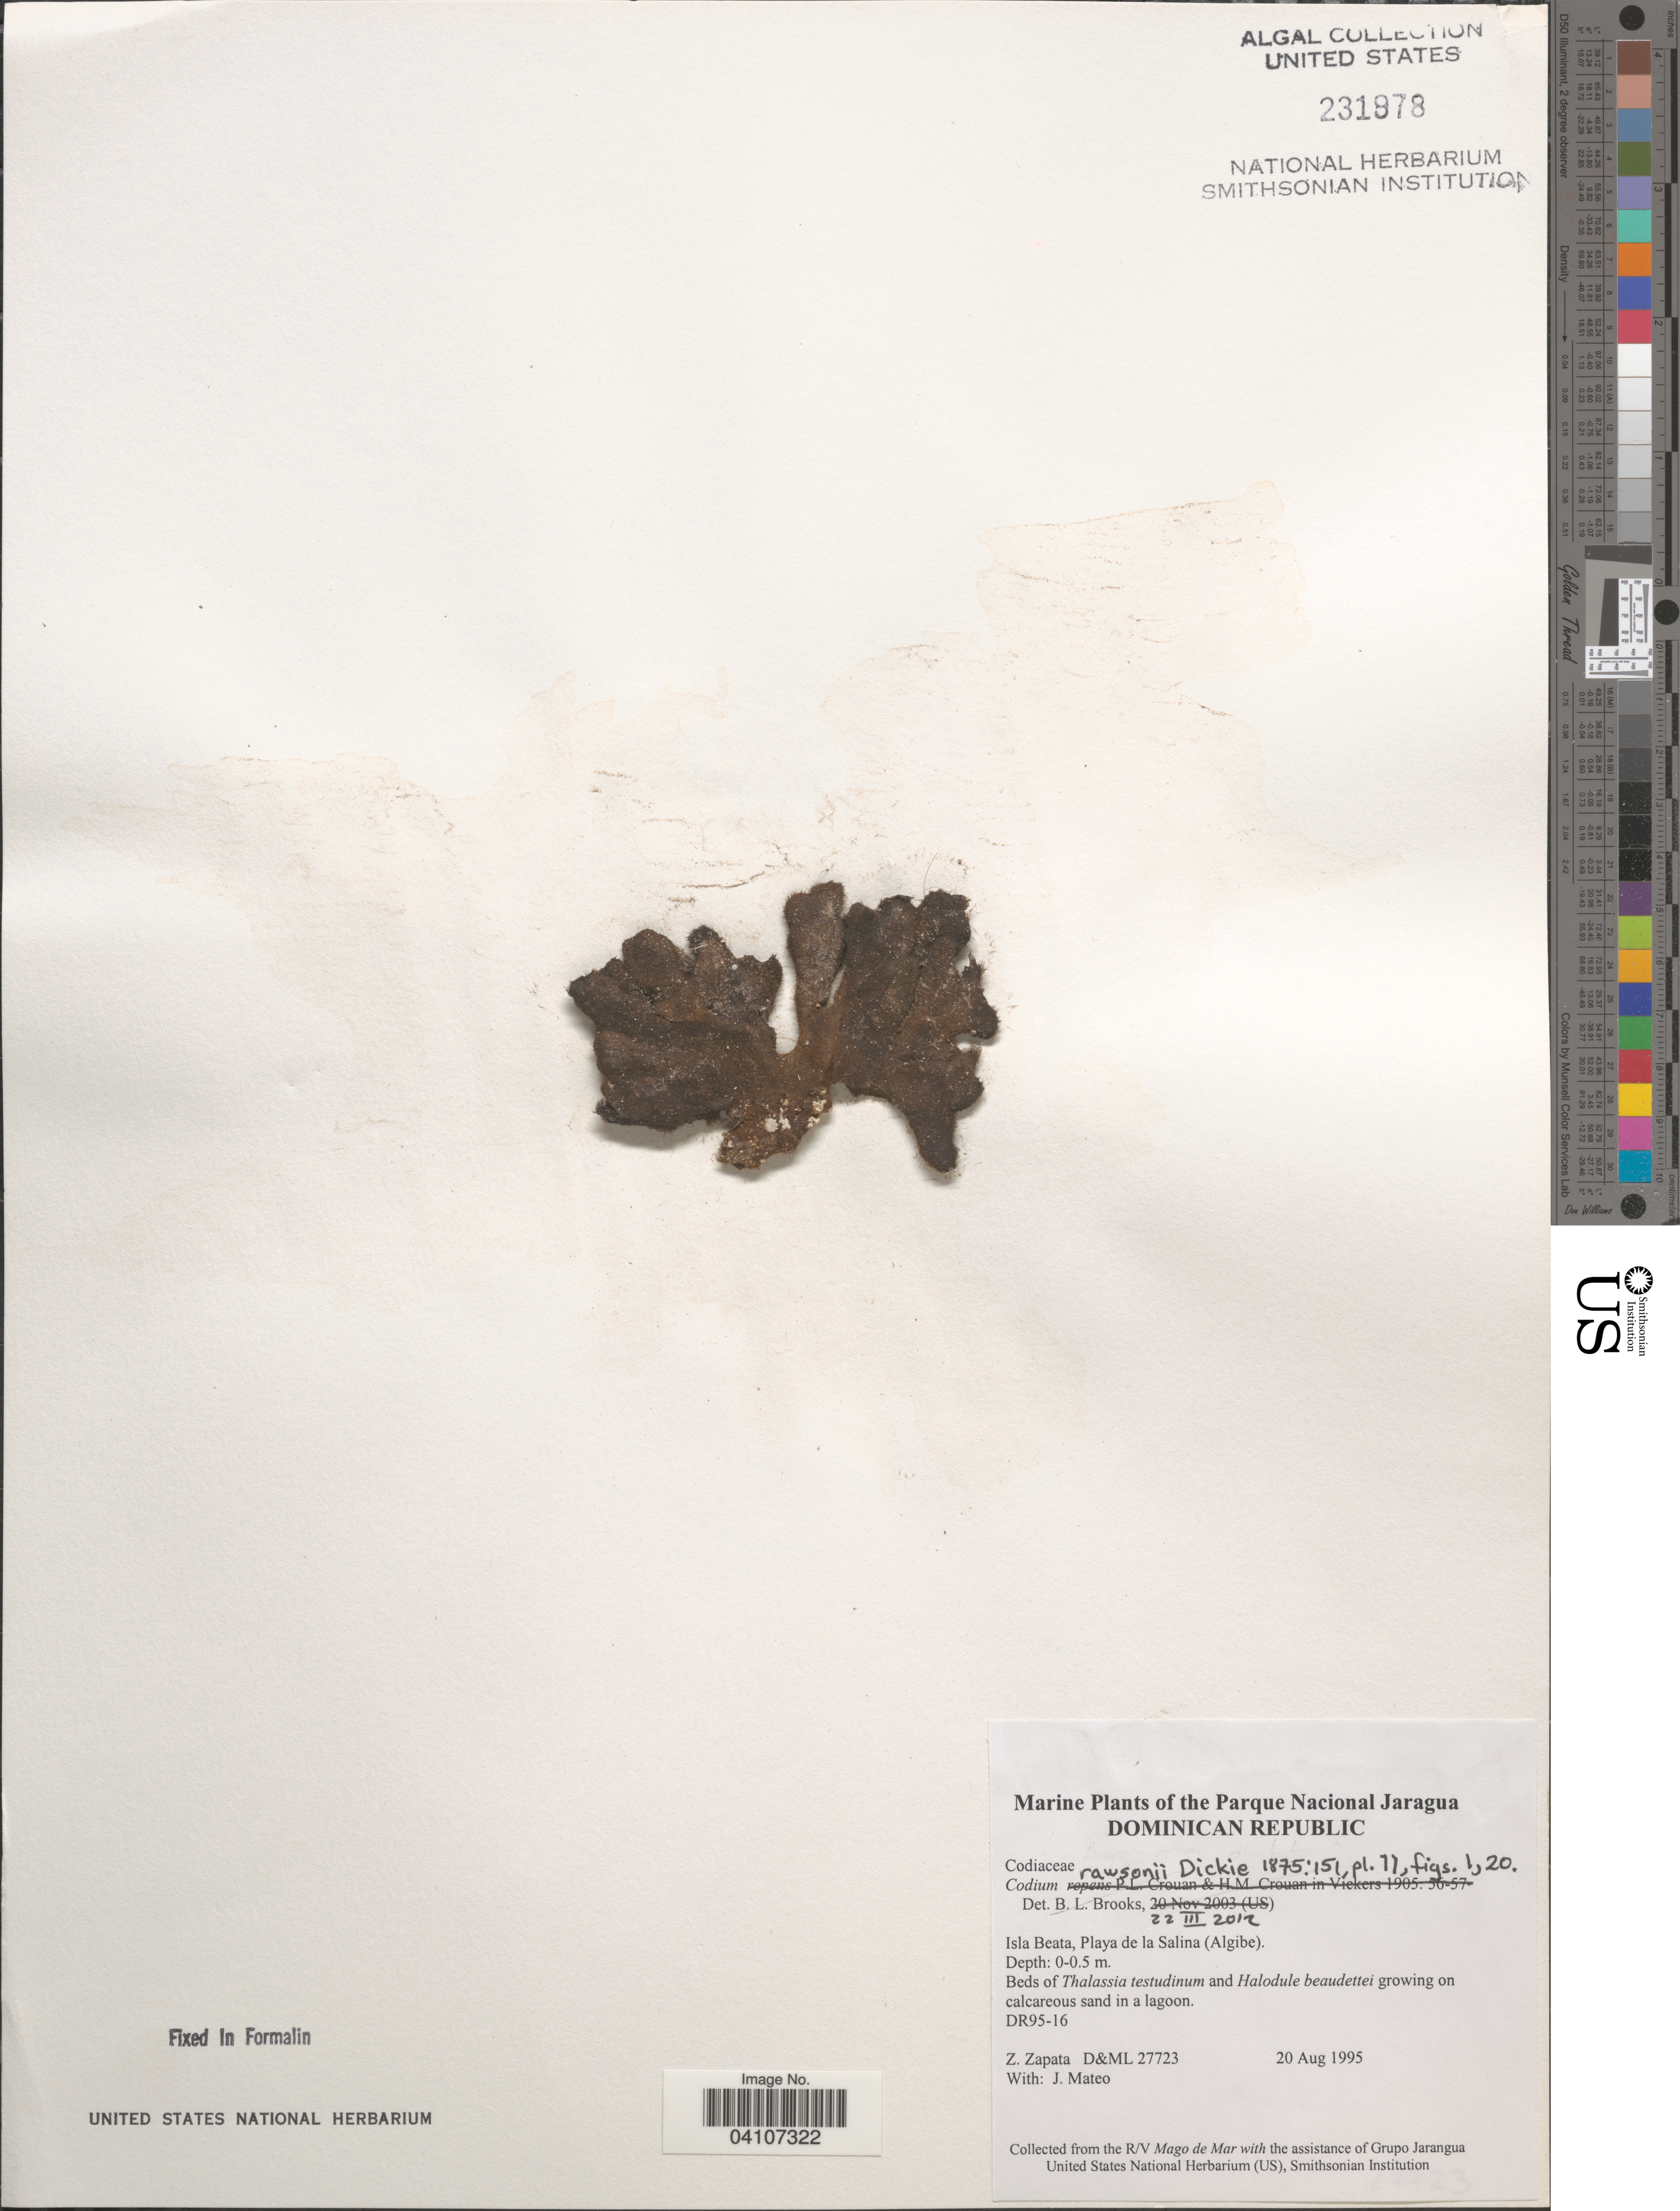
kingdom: Plantae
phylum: Chlorophyta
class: Ulvophyceae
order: Bryopsidales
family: Codiaceae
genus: Codium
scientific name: Codium rawsonii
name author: Dickie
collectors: Z. Zapata & J. Mateo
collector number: D&ML27723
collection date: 1995-08-20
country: Dominican Republic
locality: The Parque Nacional Jaragua. Isla Beata, Playa de la Salina (Algibe).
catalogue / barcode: US 231978